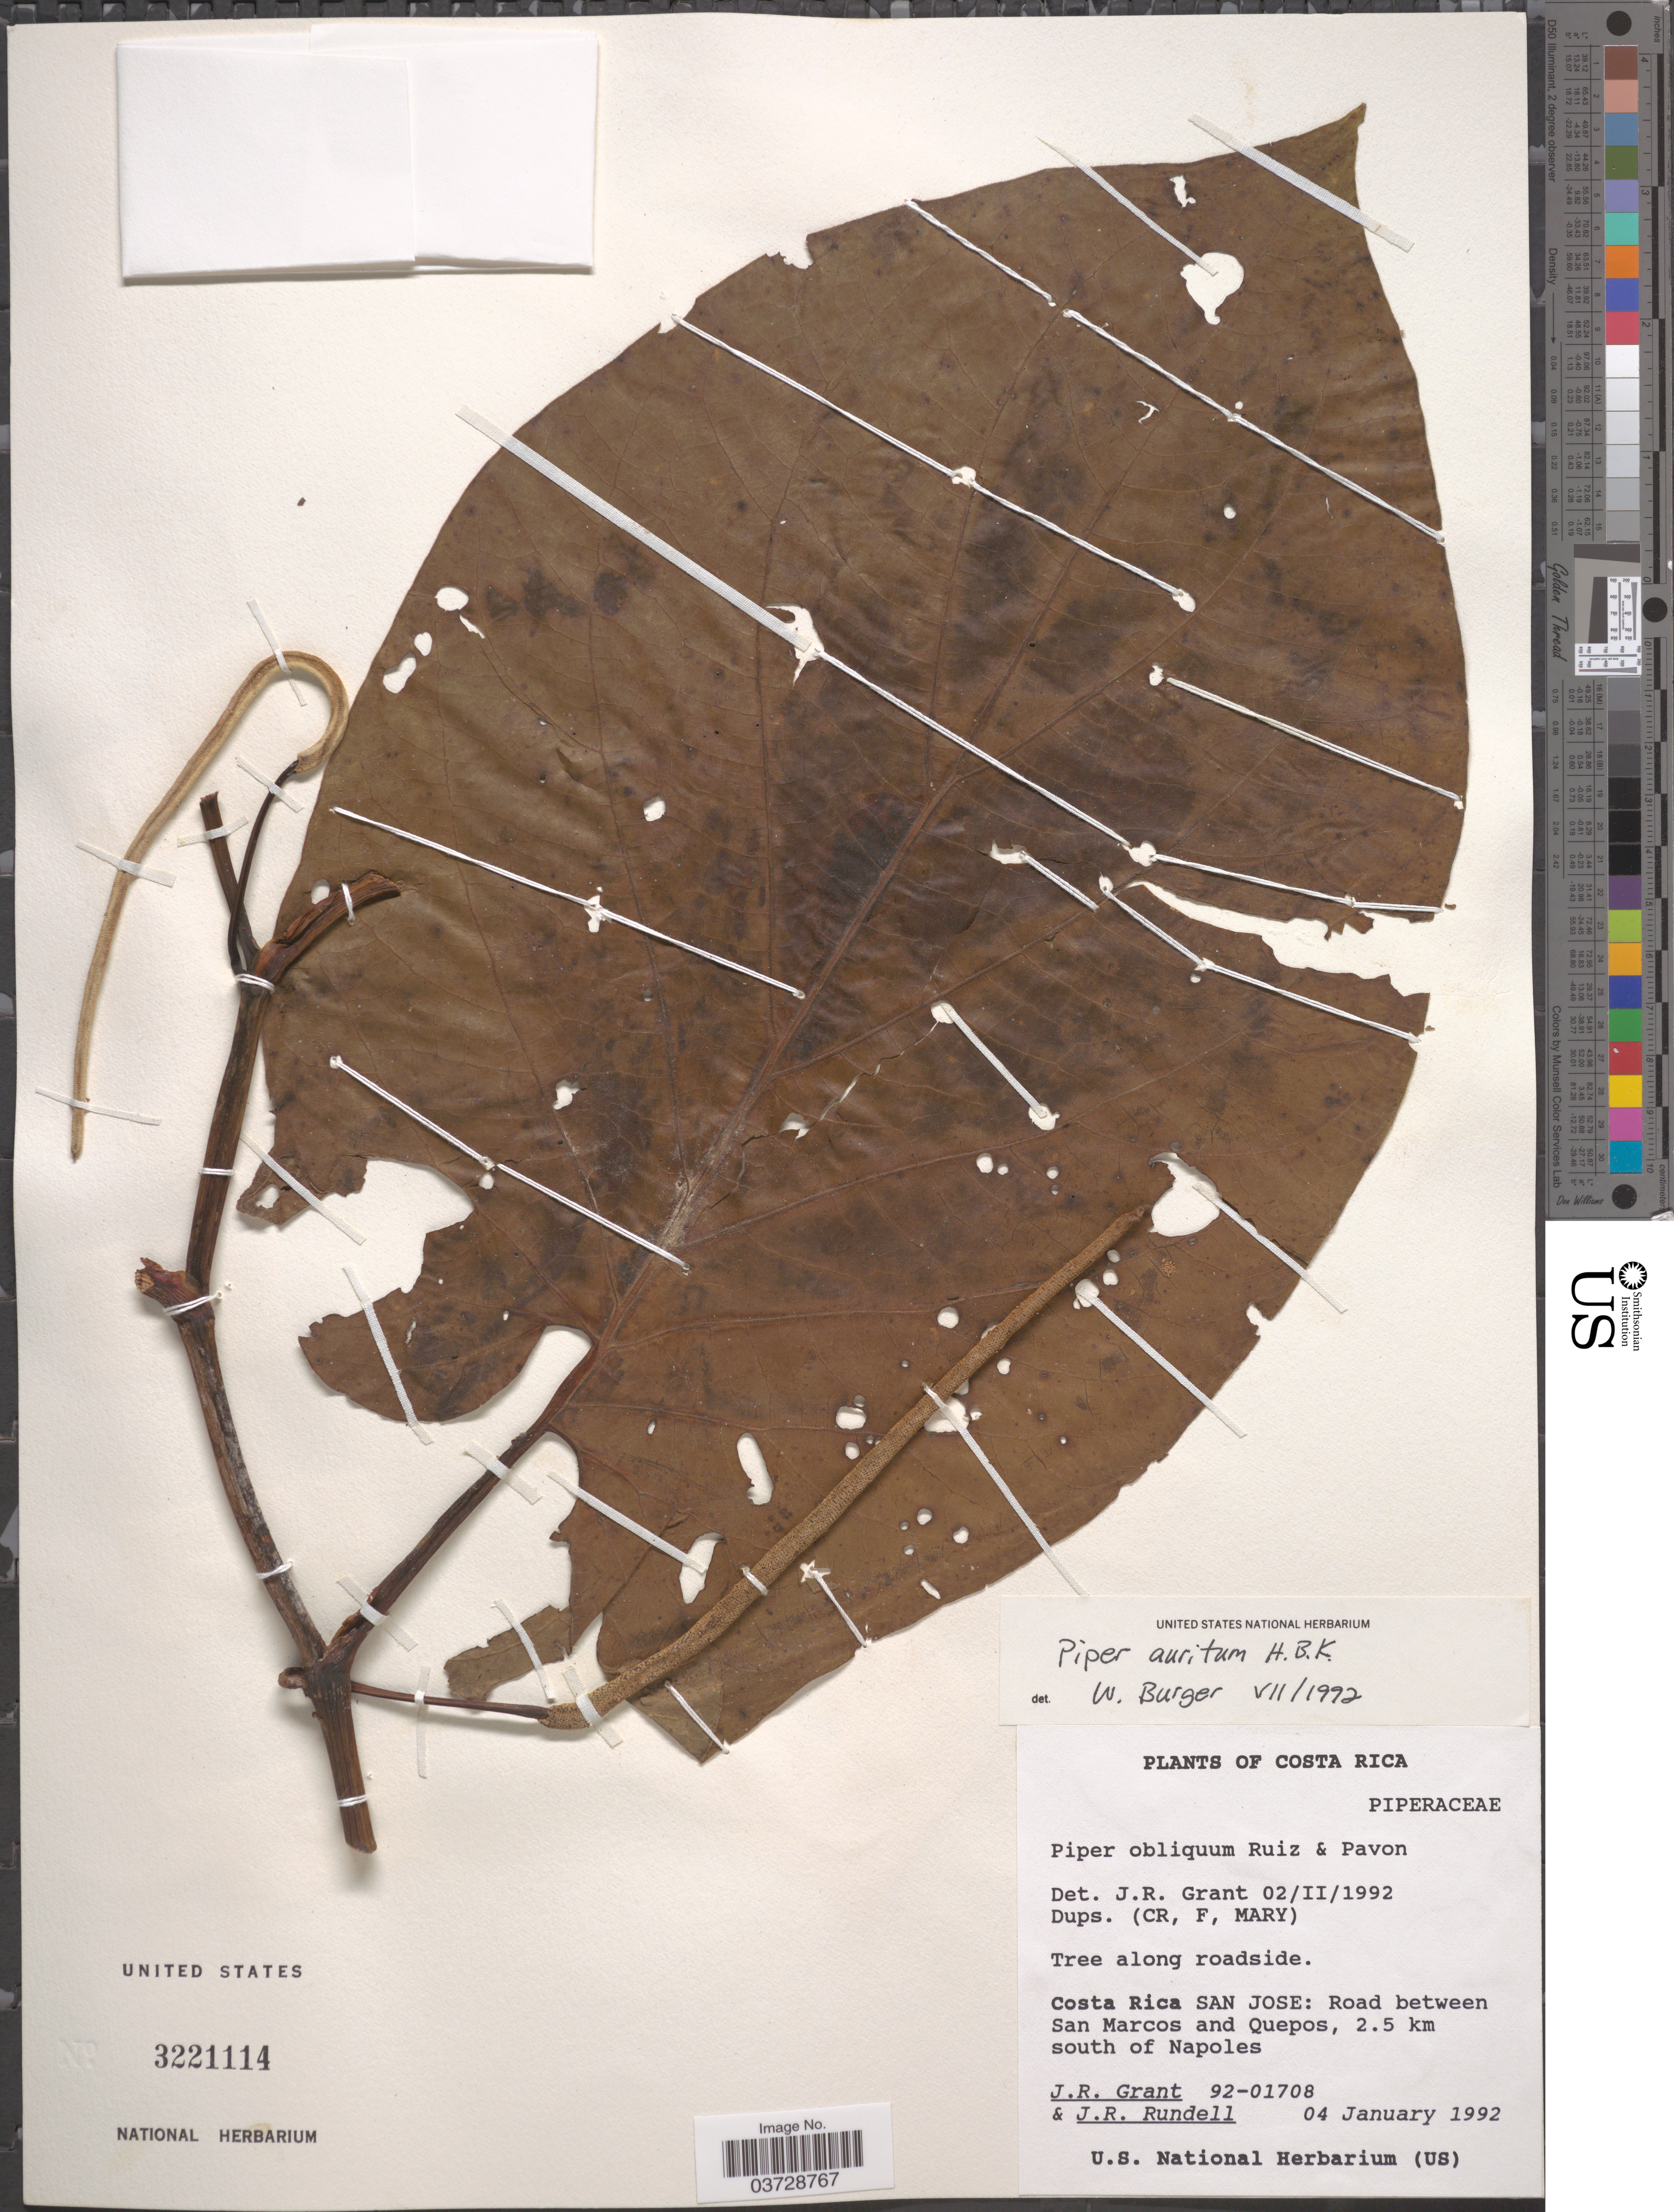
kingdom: Plantae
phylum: Tracheophyta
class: Magnoliopsida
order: Piperales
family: Piperaceae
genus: Piper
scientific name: Piper auritum var. amplifolium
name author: C. DC.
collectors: J. Grant & J. R. Rundell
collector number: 92-01708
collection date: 1992-01-04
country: Costa Rica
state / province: San José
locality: Road between San Marcos and Quepos, 2.5 km south of Napoles.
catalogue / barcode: US 3221114